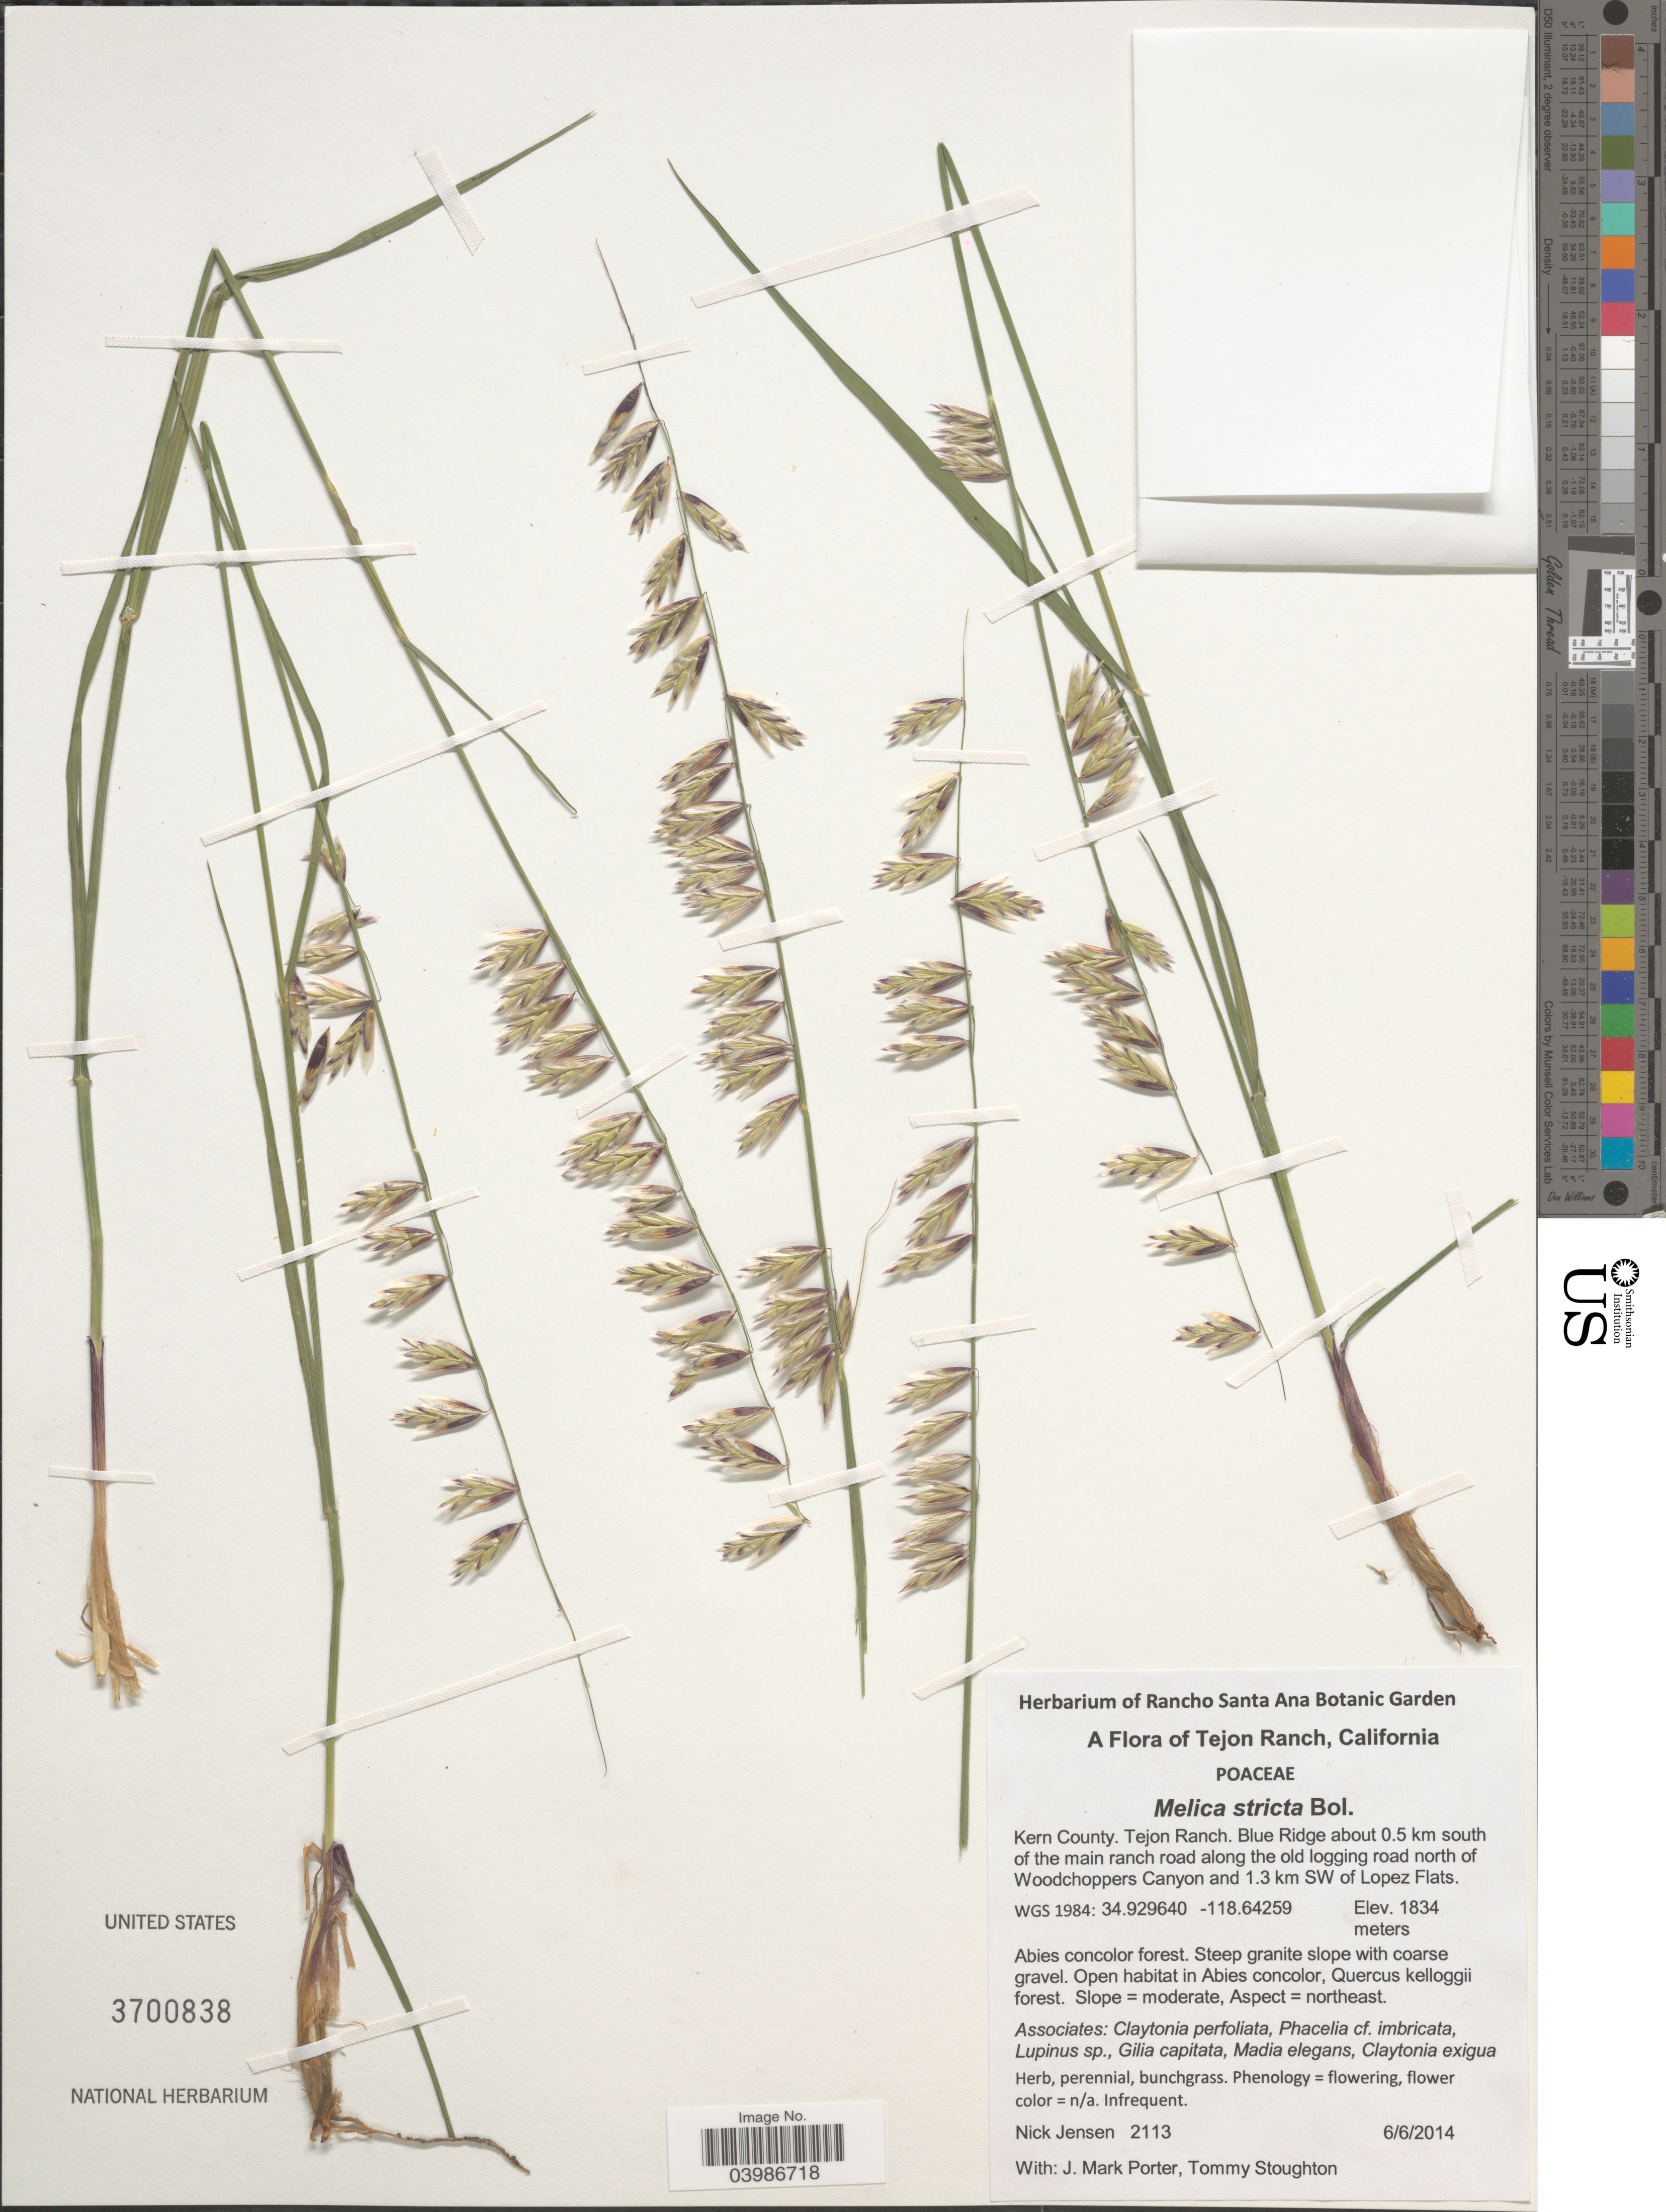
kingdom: Plantae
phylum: Tracheophyta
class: Liliopsida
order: Poales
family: Poaceae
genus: Melica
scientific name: Melica stricta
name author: Bol.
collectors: N. Jensen, J. M. Porter & T. Stoughton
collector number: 2113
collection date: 2014-06-06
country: United States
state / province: California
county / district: Kern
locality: Tejon Ranch. Kern County. Tejon Ranch. Blue Ridge about 0.5 km south of the main ranch road along the old logging road north of Woodchoppers Canyon and 1.3 km SW of Lopez Flats. WGS 1984.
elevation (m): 1834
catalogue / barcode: US 3700838